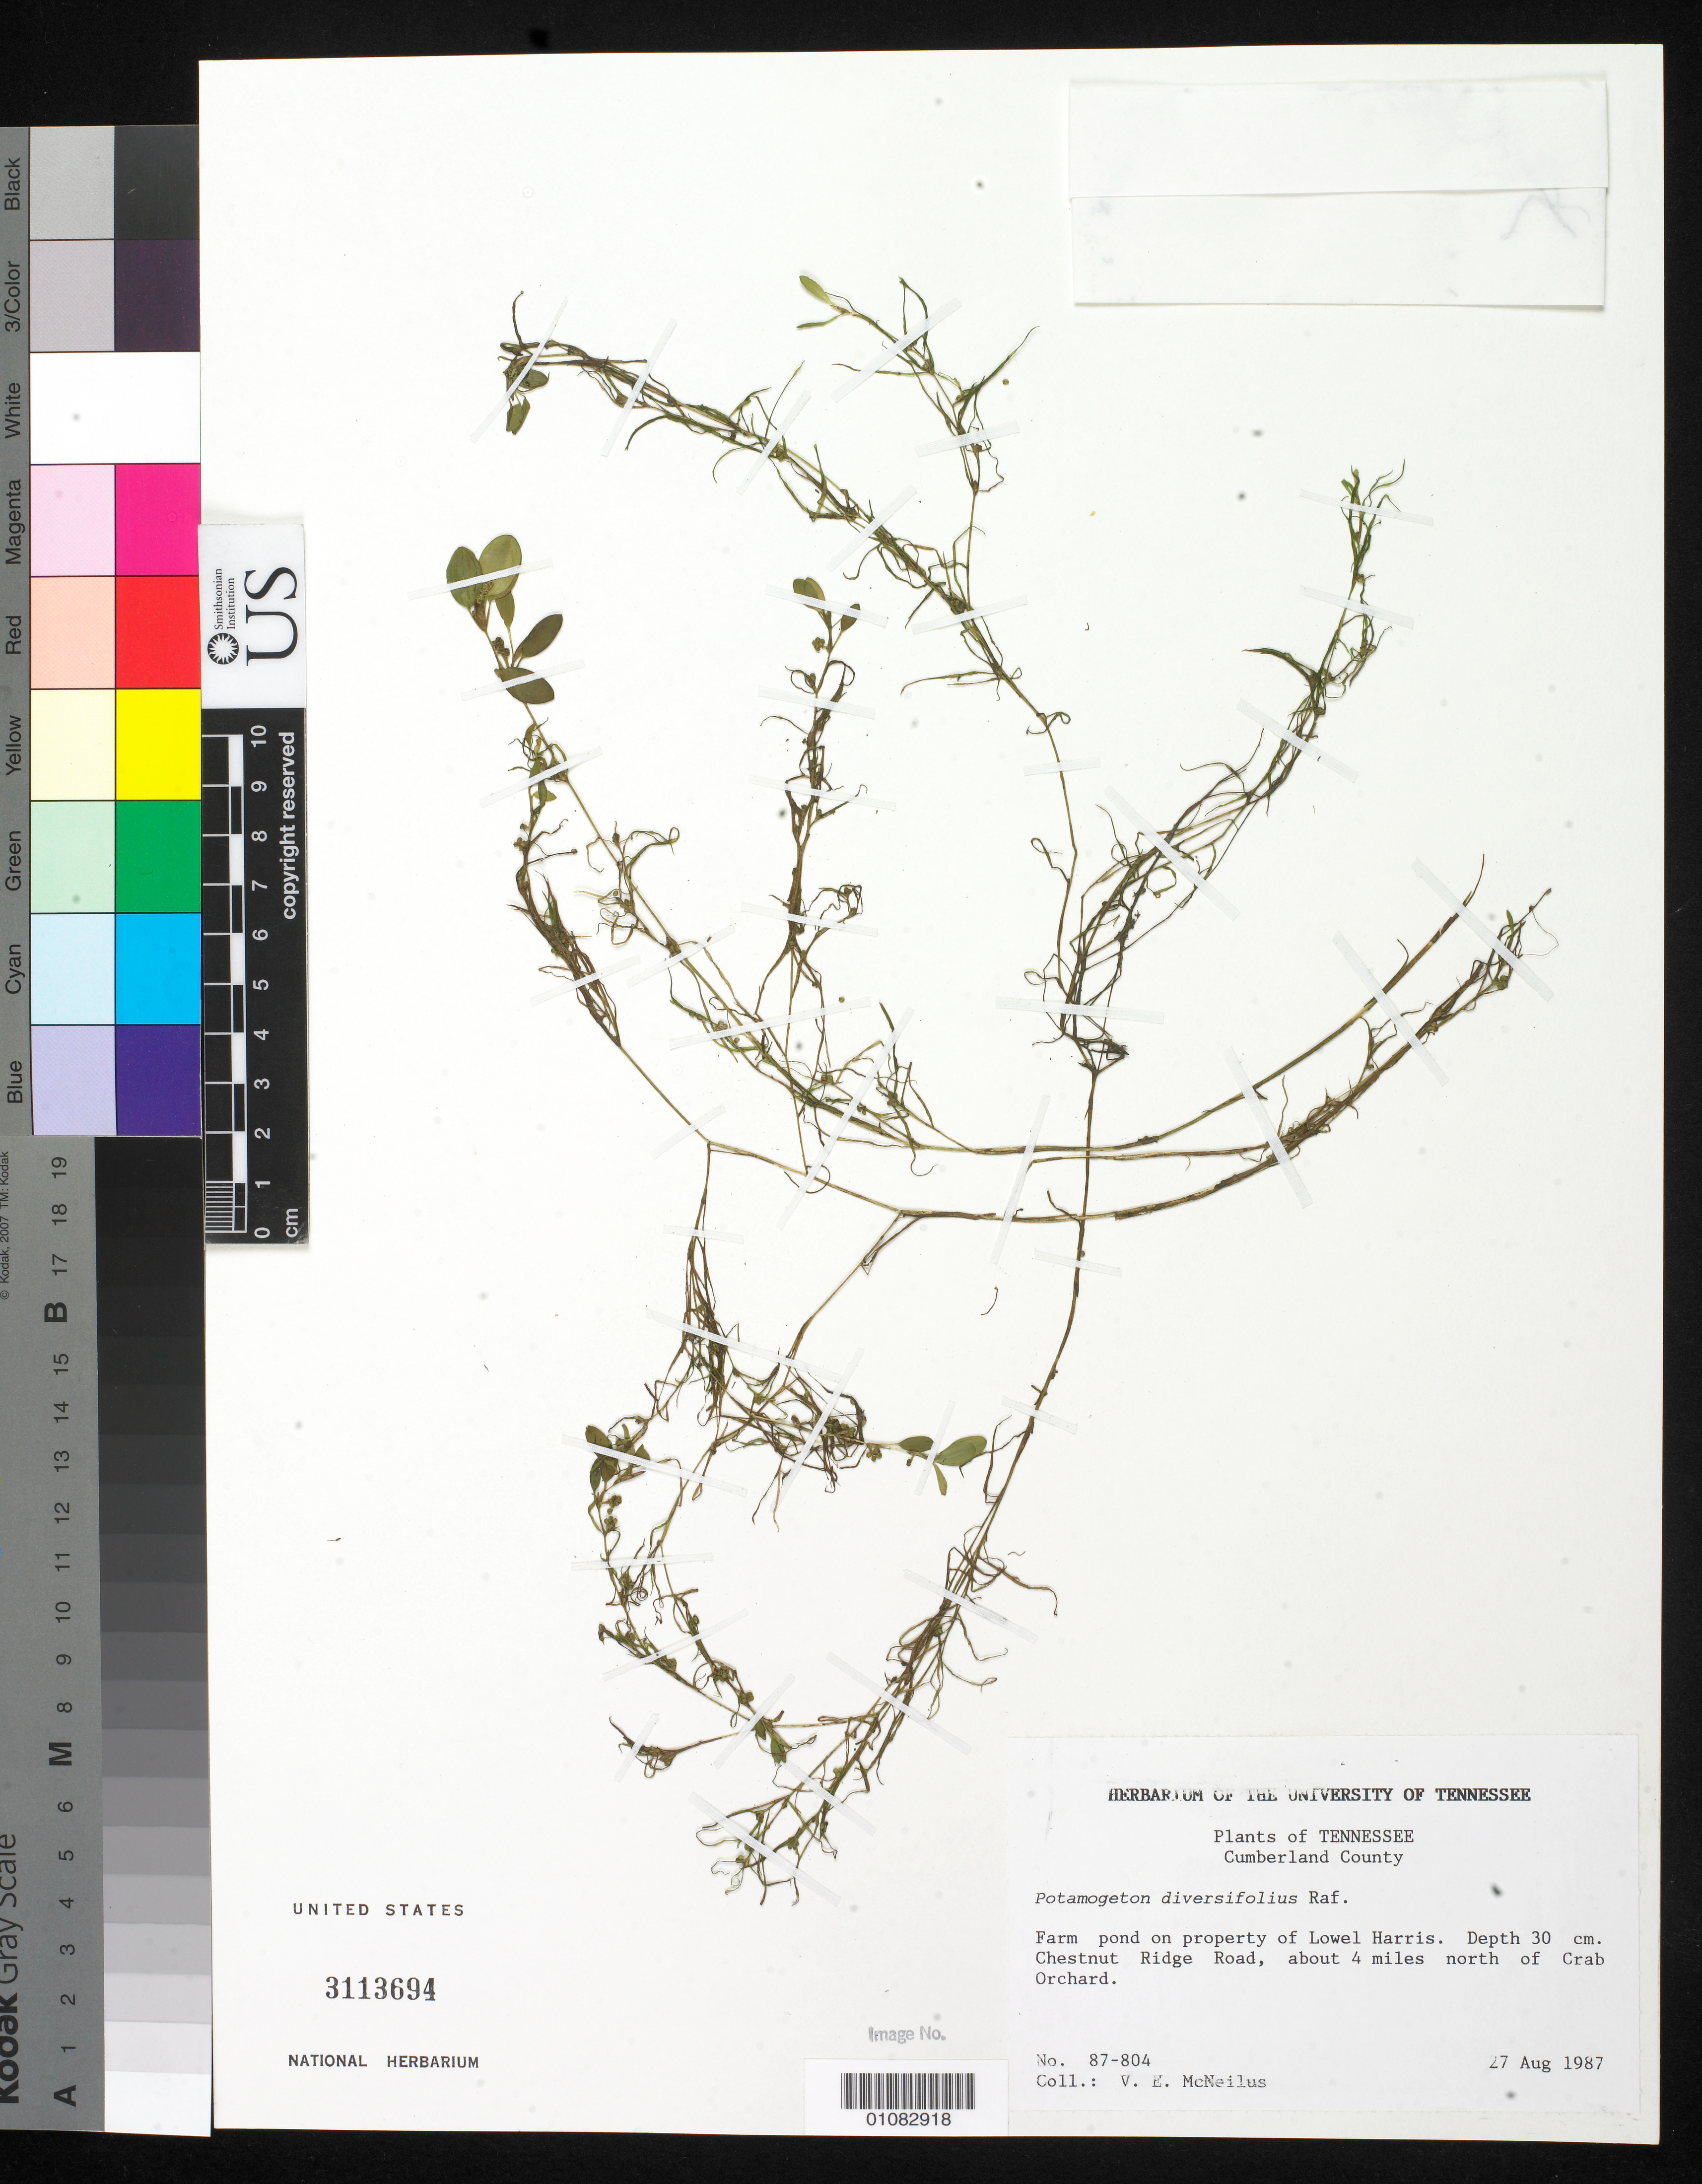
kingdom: Plantae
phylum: Tracheophyta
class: Liliopsida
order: Alismatales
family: Potamogetonaceae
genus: Potamogeton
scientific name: Potamogeton diversifolius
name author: Raf.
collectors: V. McNeilus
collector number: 87-804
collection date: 1987-08-27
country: United States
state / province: Tennessee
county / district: Cumberland County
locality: about 4 mi. N of Crab Orchard, Chestnut Ridge Road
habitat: Farm pond on property of Lowel Harris.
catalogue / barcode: US 3113694